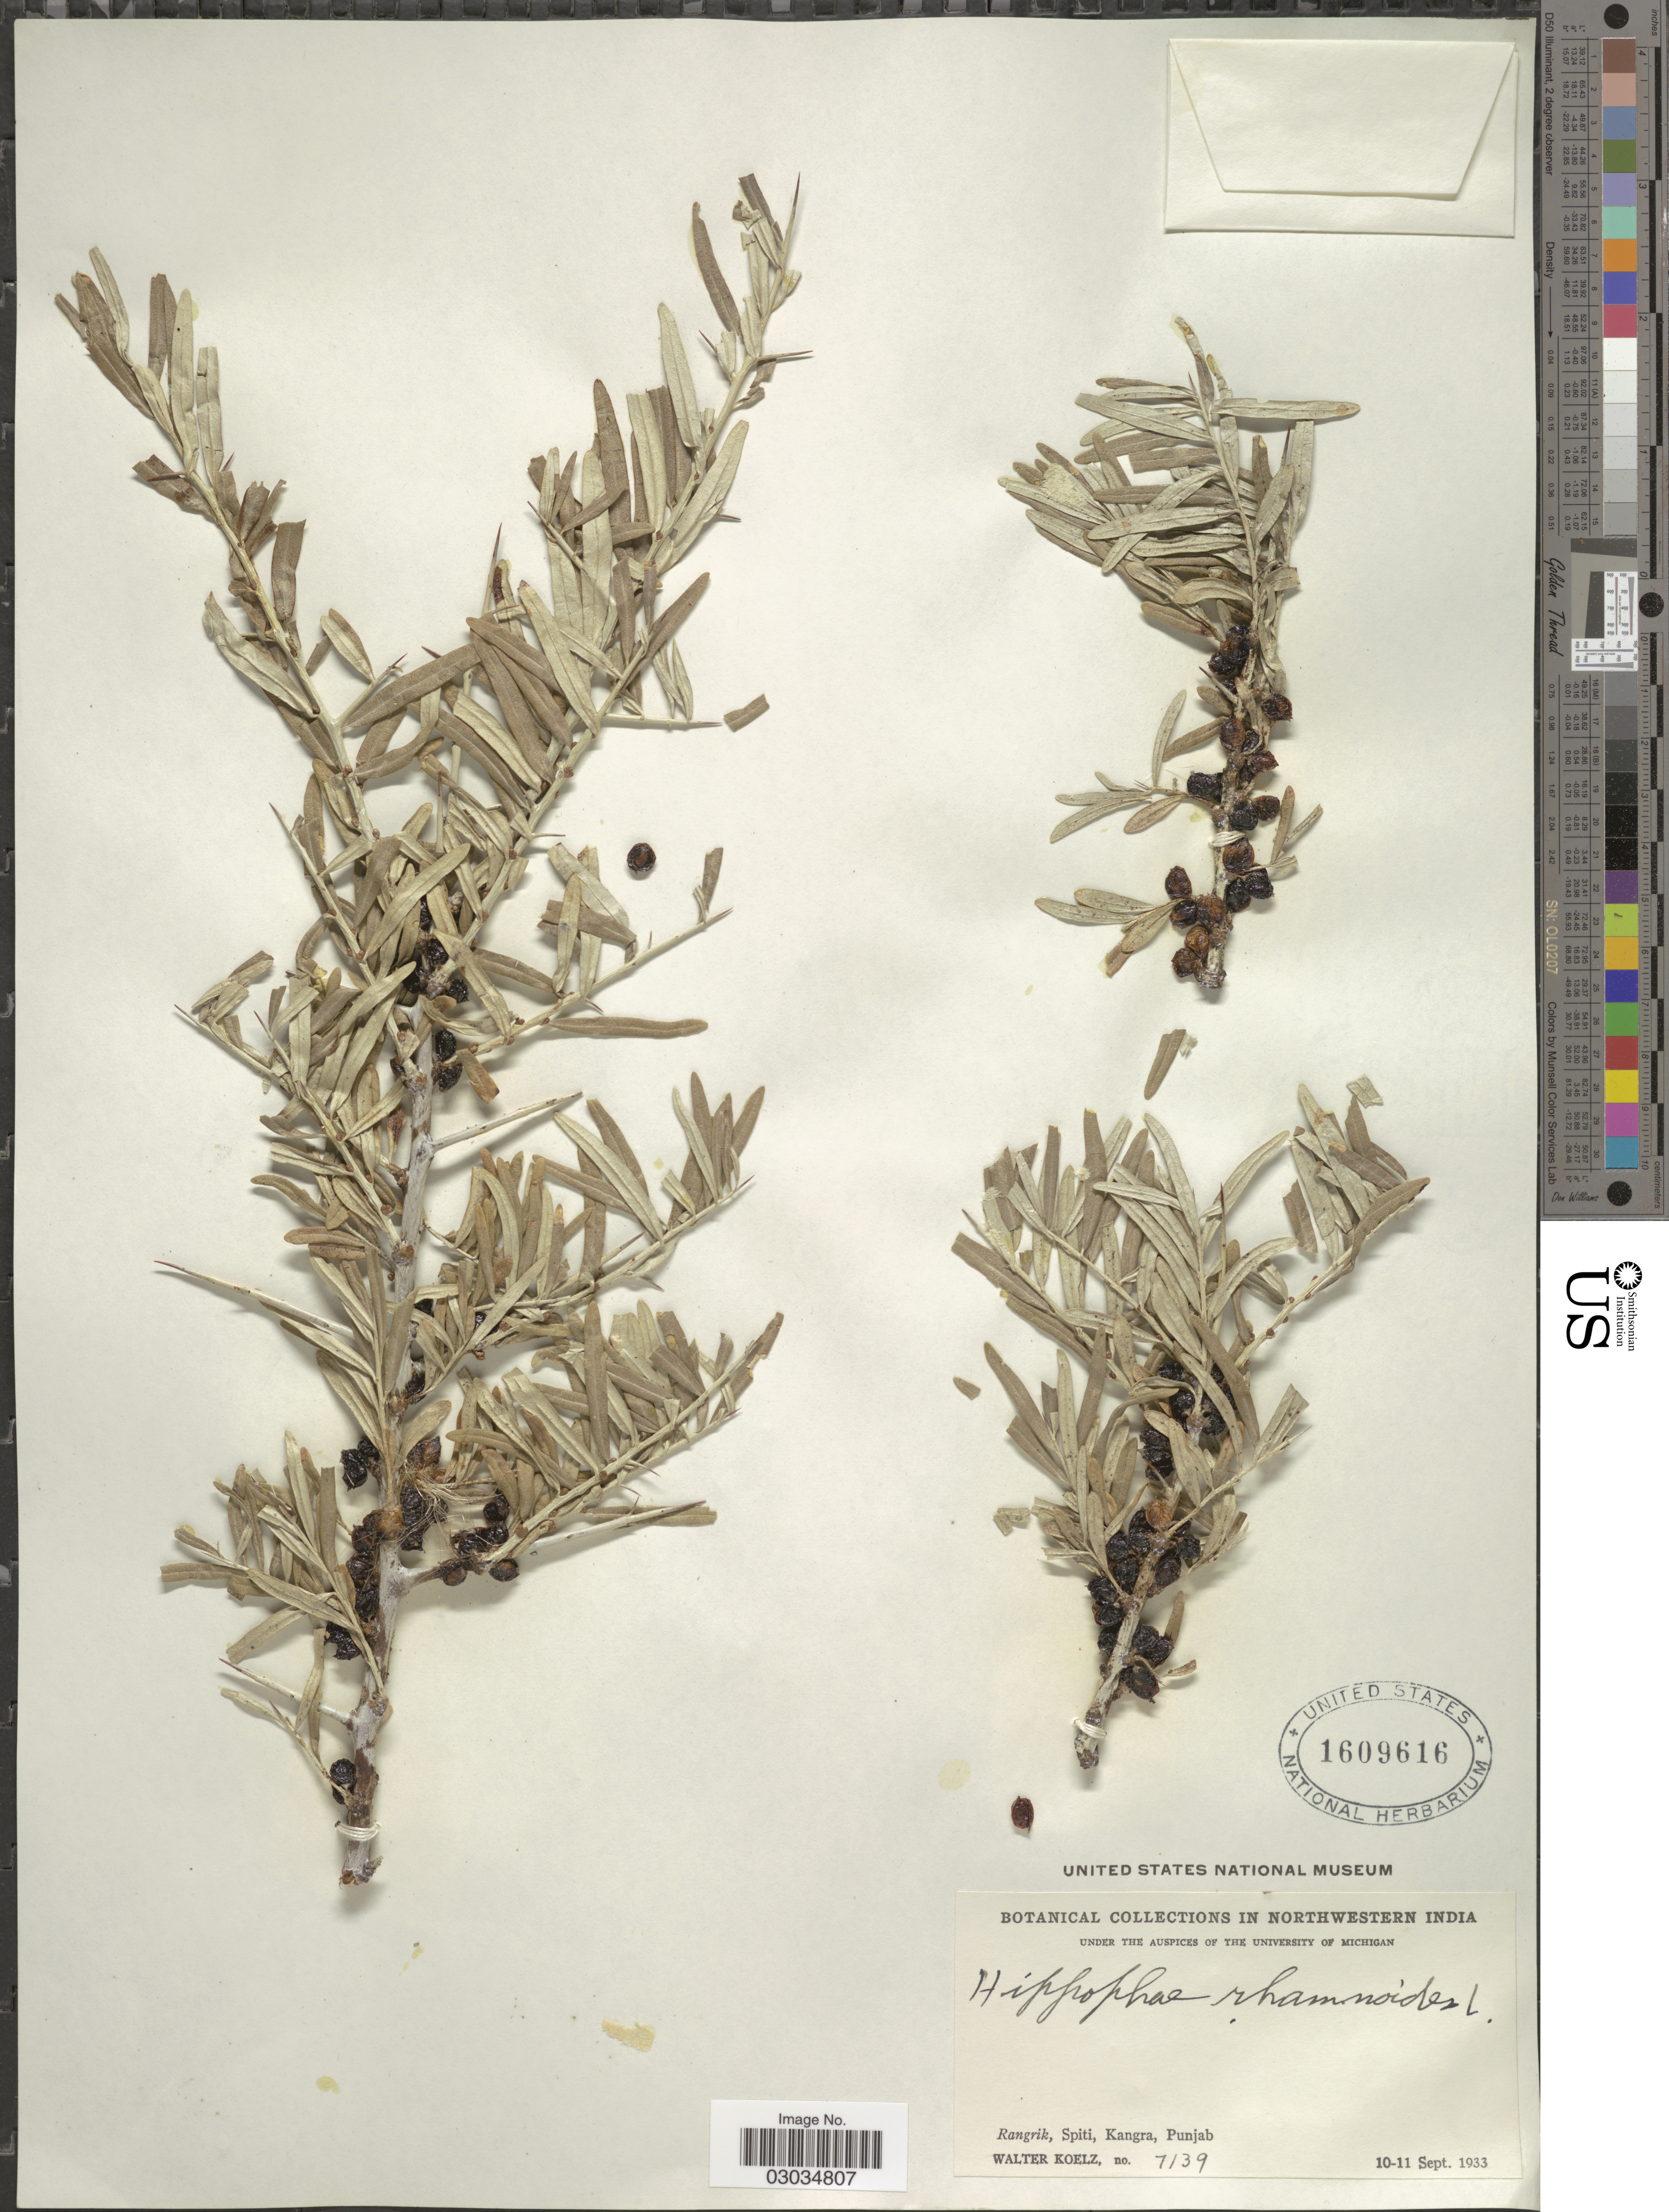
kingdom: Plantae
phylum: Tracheophyta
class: Magnoliopsida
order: Rosales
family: Elaeagnaceae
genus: Hippophae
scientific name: Hippophae rhamnoides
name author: L.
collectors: W. N. Koelz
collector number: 7139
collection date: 1933-09-10/1933-09-11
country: India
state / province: Punjab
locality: Northwestern India, Rangrik, Spiti, Kangra, Punjab.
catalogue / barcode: US 1609616